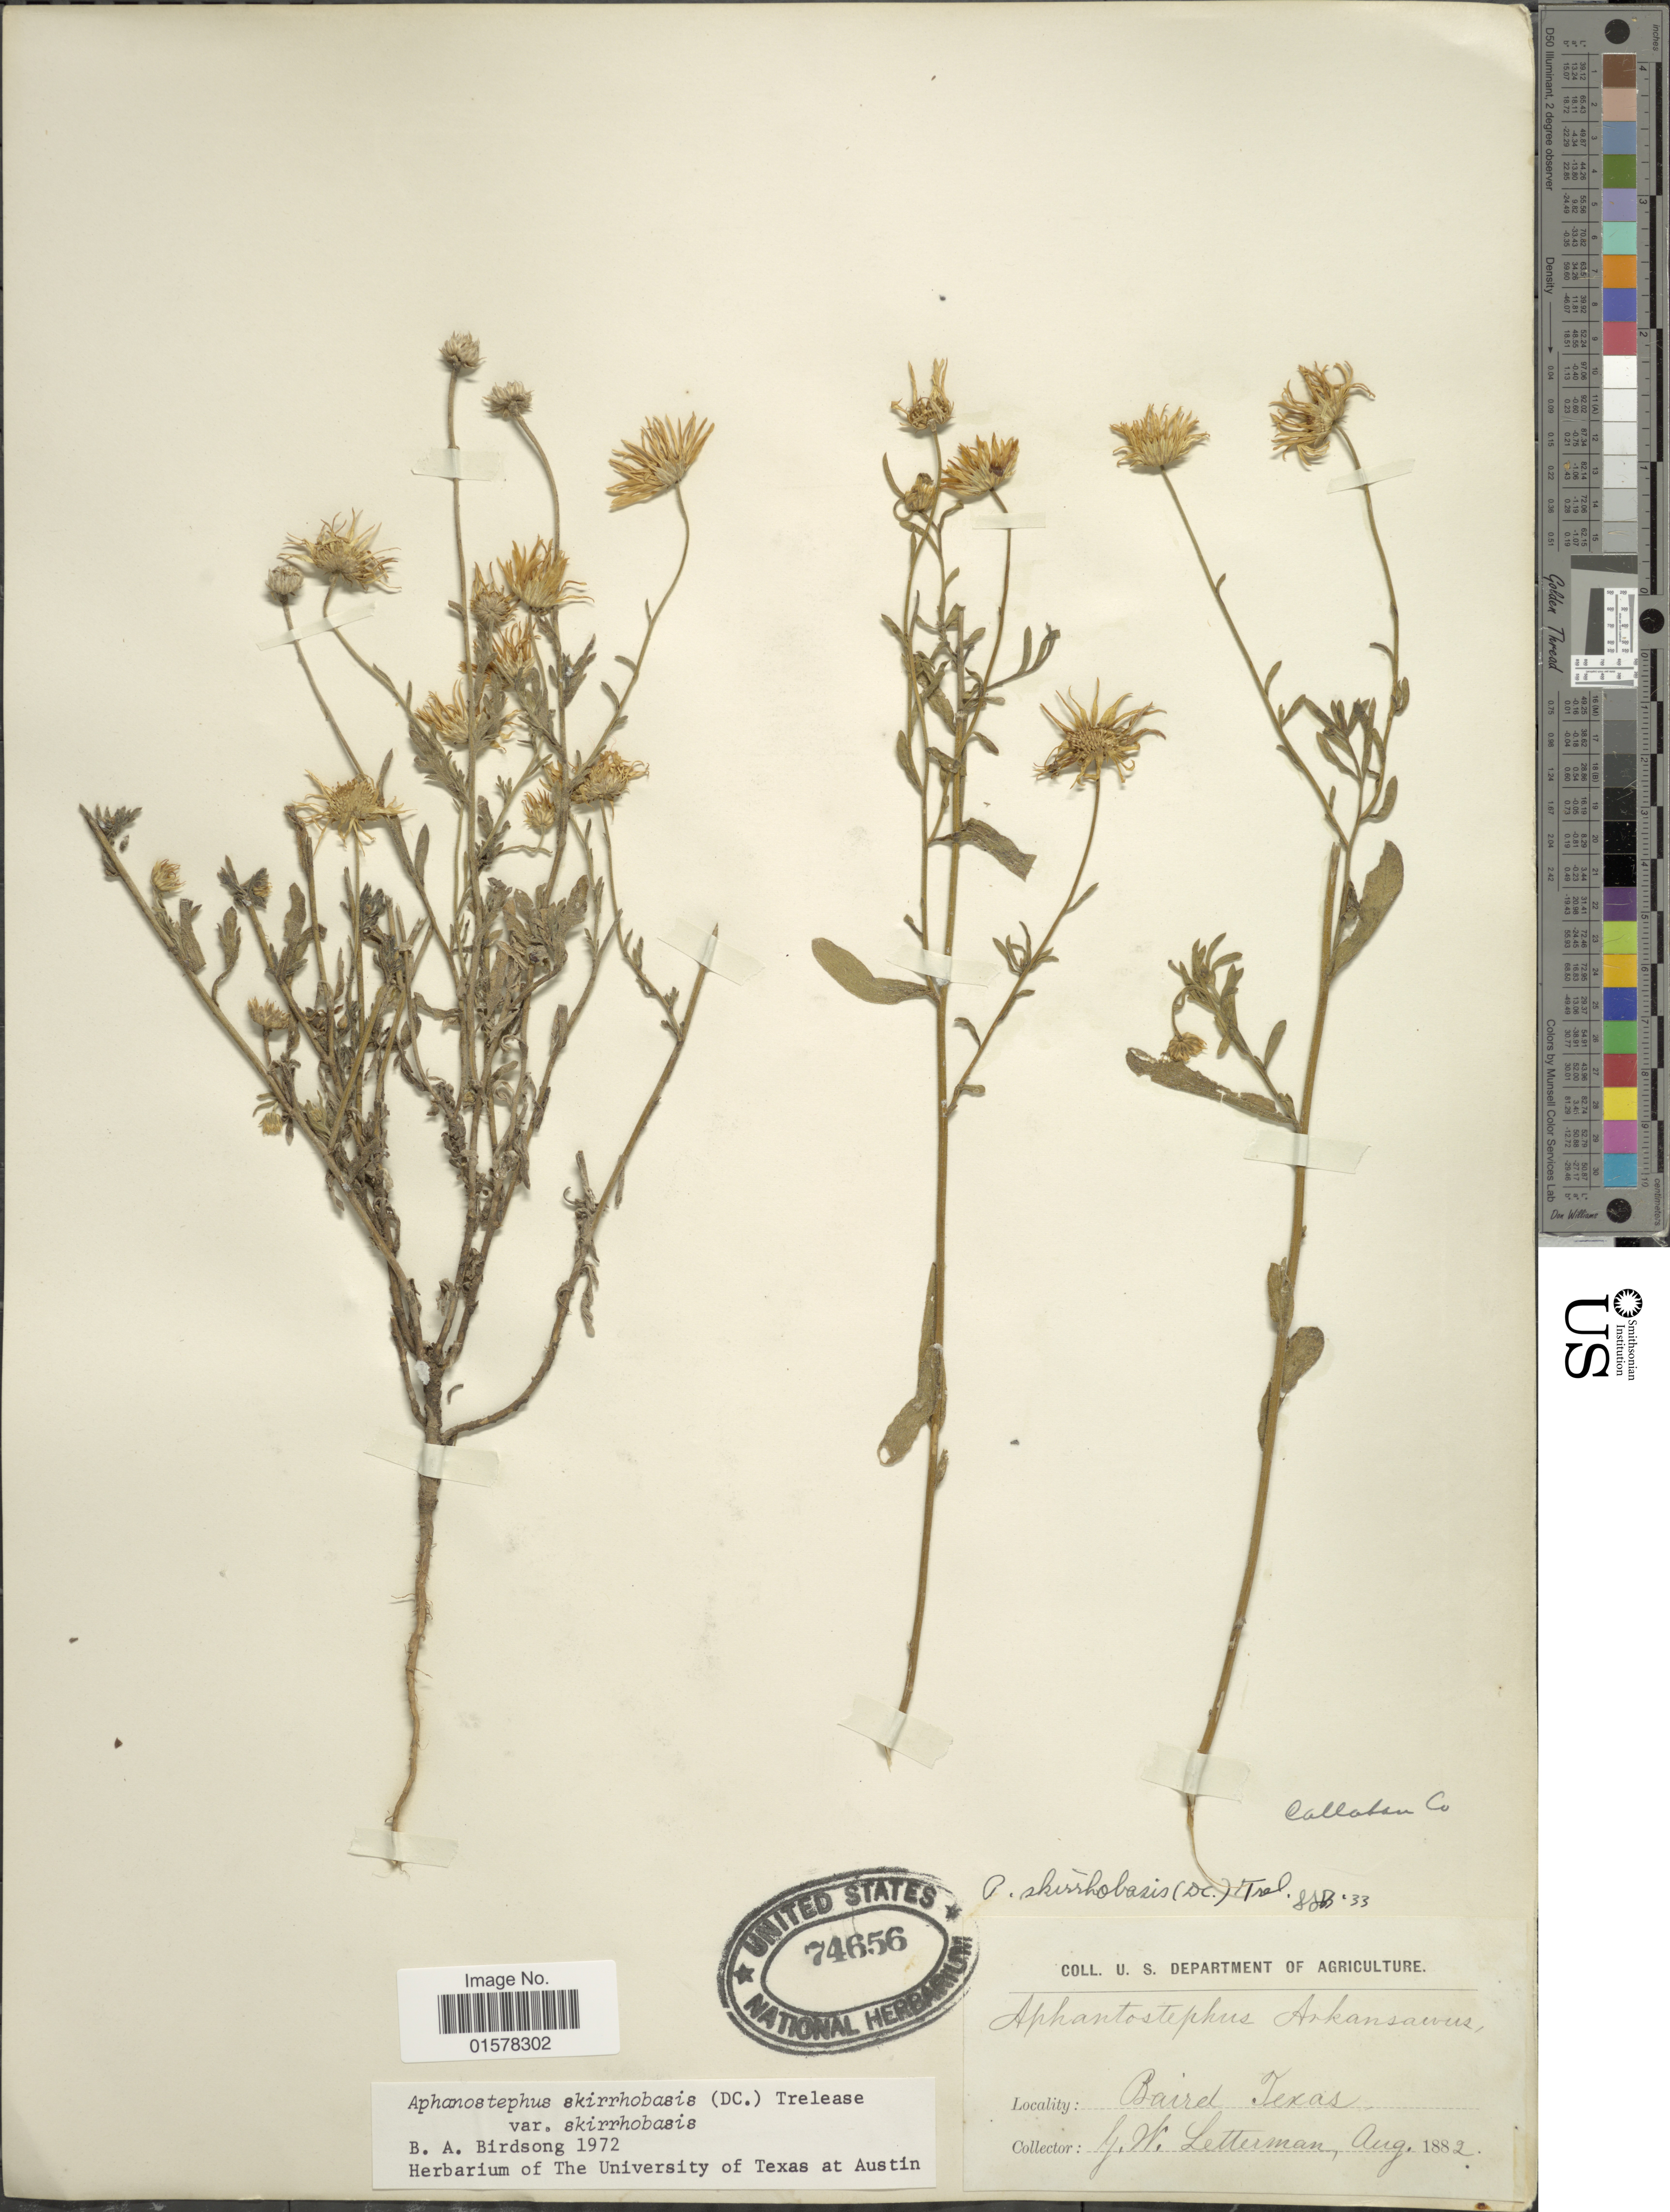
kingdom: Plantae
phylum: Tracheophyta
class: Magnoliopsida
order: Asterales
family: Asteraceae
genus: Aphanostephus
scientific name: Aphanostephus skirrhobasis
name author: (DC.) Trel. ex Coville & Branner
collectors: G. W. Letterman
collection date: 1882-08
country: United States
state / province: Texas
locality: Baird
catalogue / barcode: US 74656